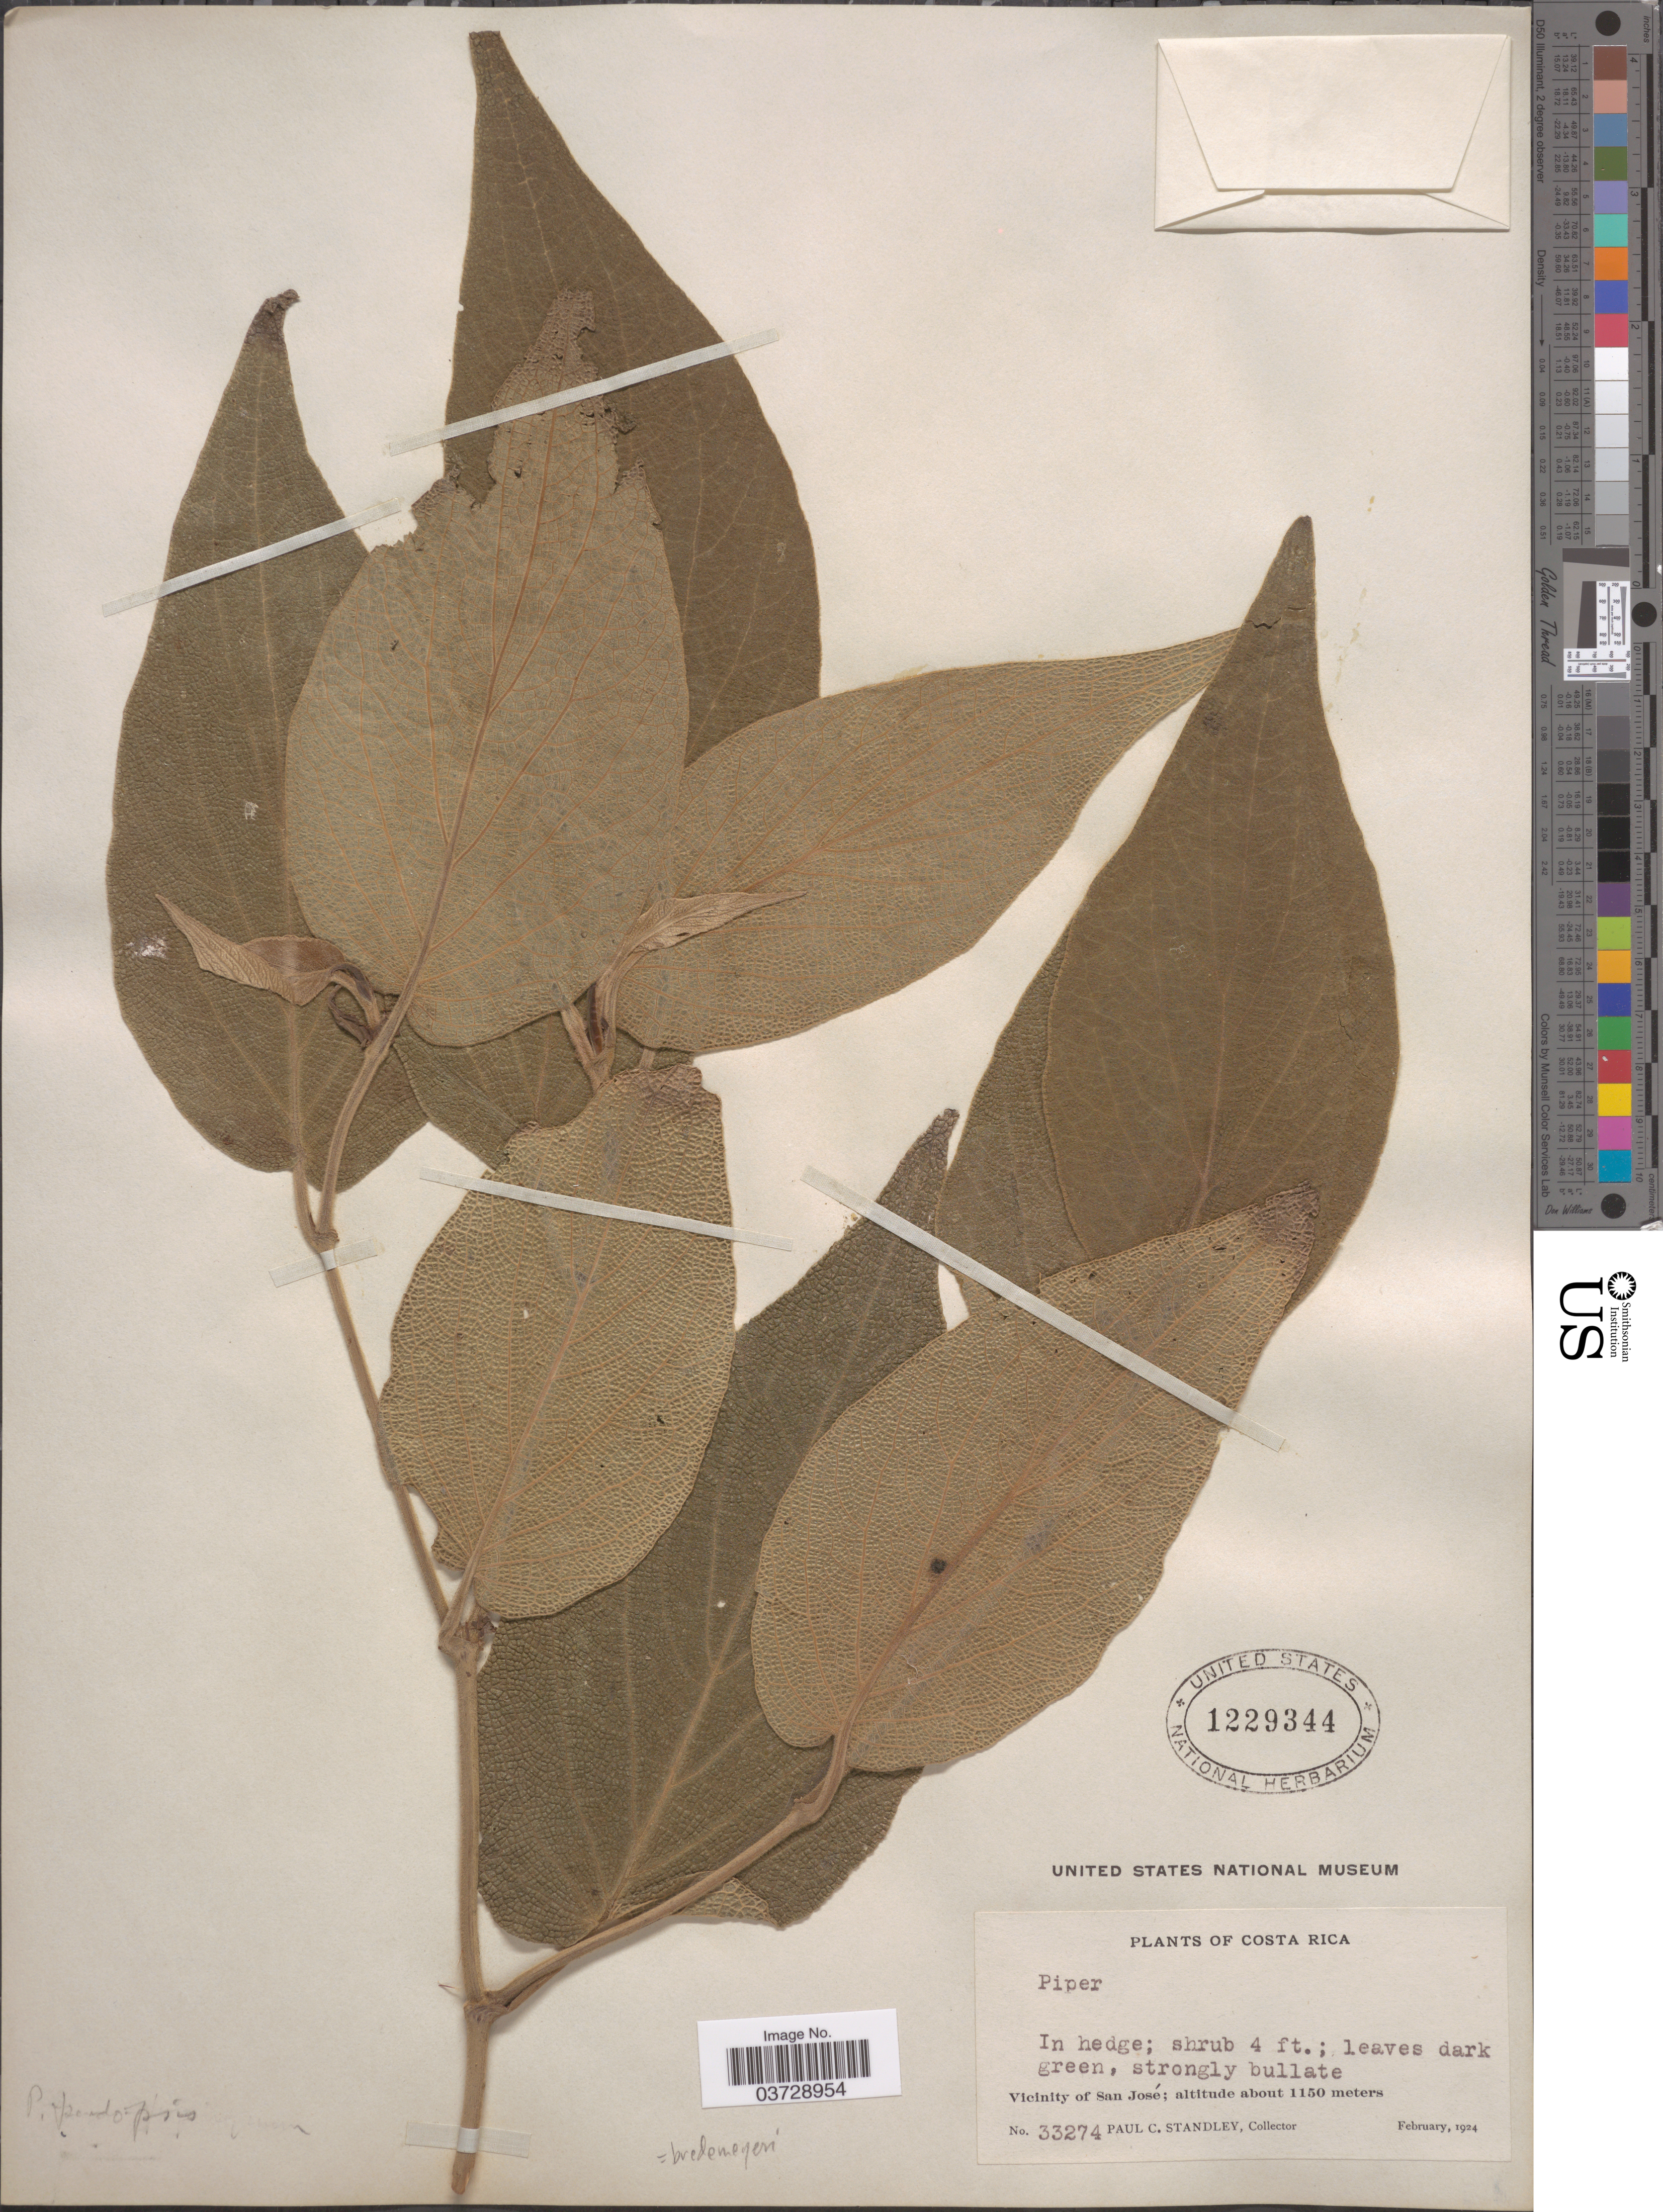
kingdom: Plantae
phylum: Tracheophyta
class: Magnoliopsida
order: Piperales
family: Piperaceae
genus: Piper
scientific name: Piper bredemeyeri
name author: J. Jacq.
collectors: P. C. Standley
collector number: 33274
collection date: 1924-02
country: Costa Rica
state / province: San José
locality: Vicinity of San José.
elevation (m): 1150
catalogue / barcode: US 1229344